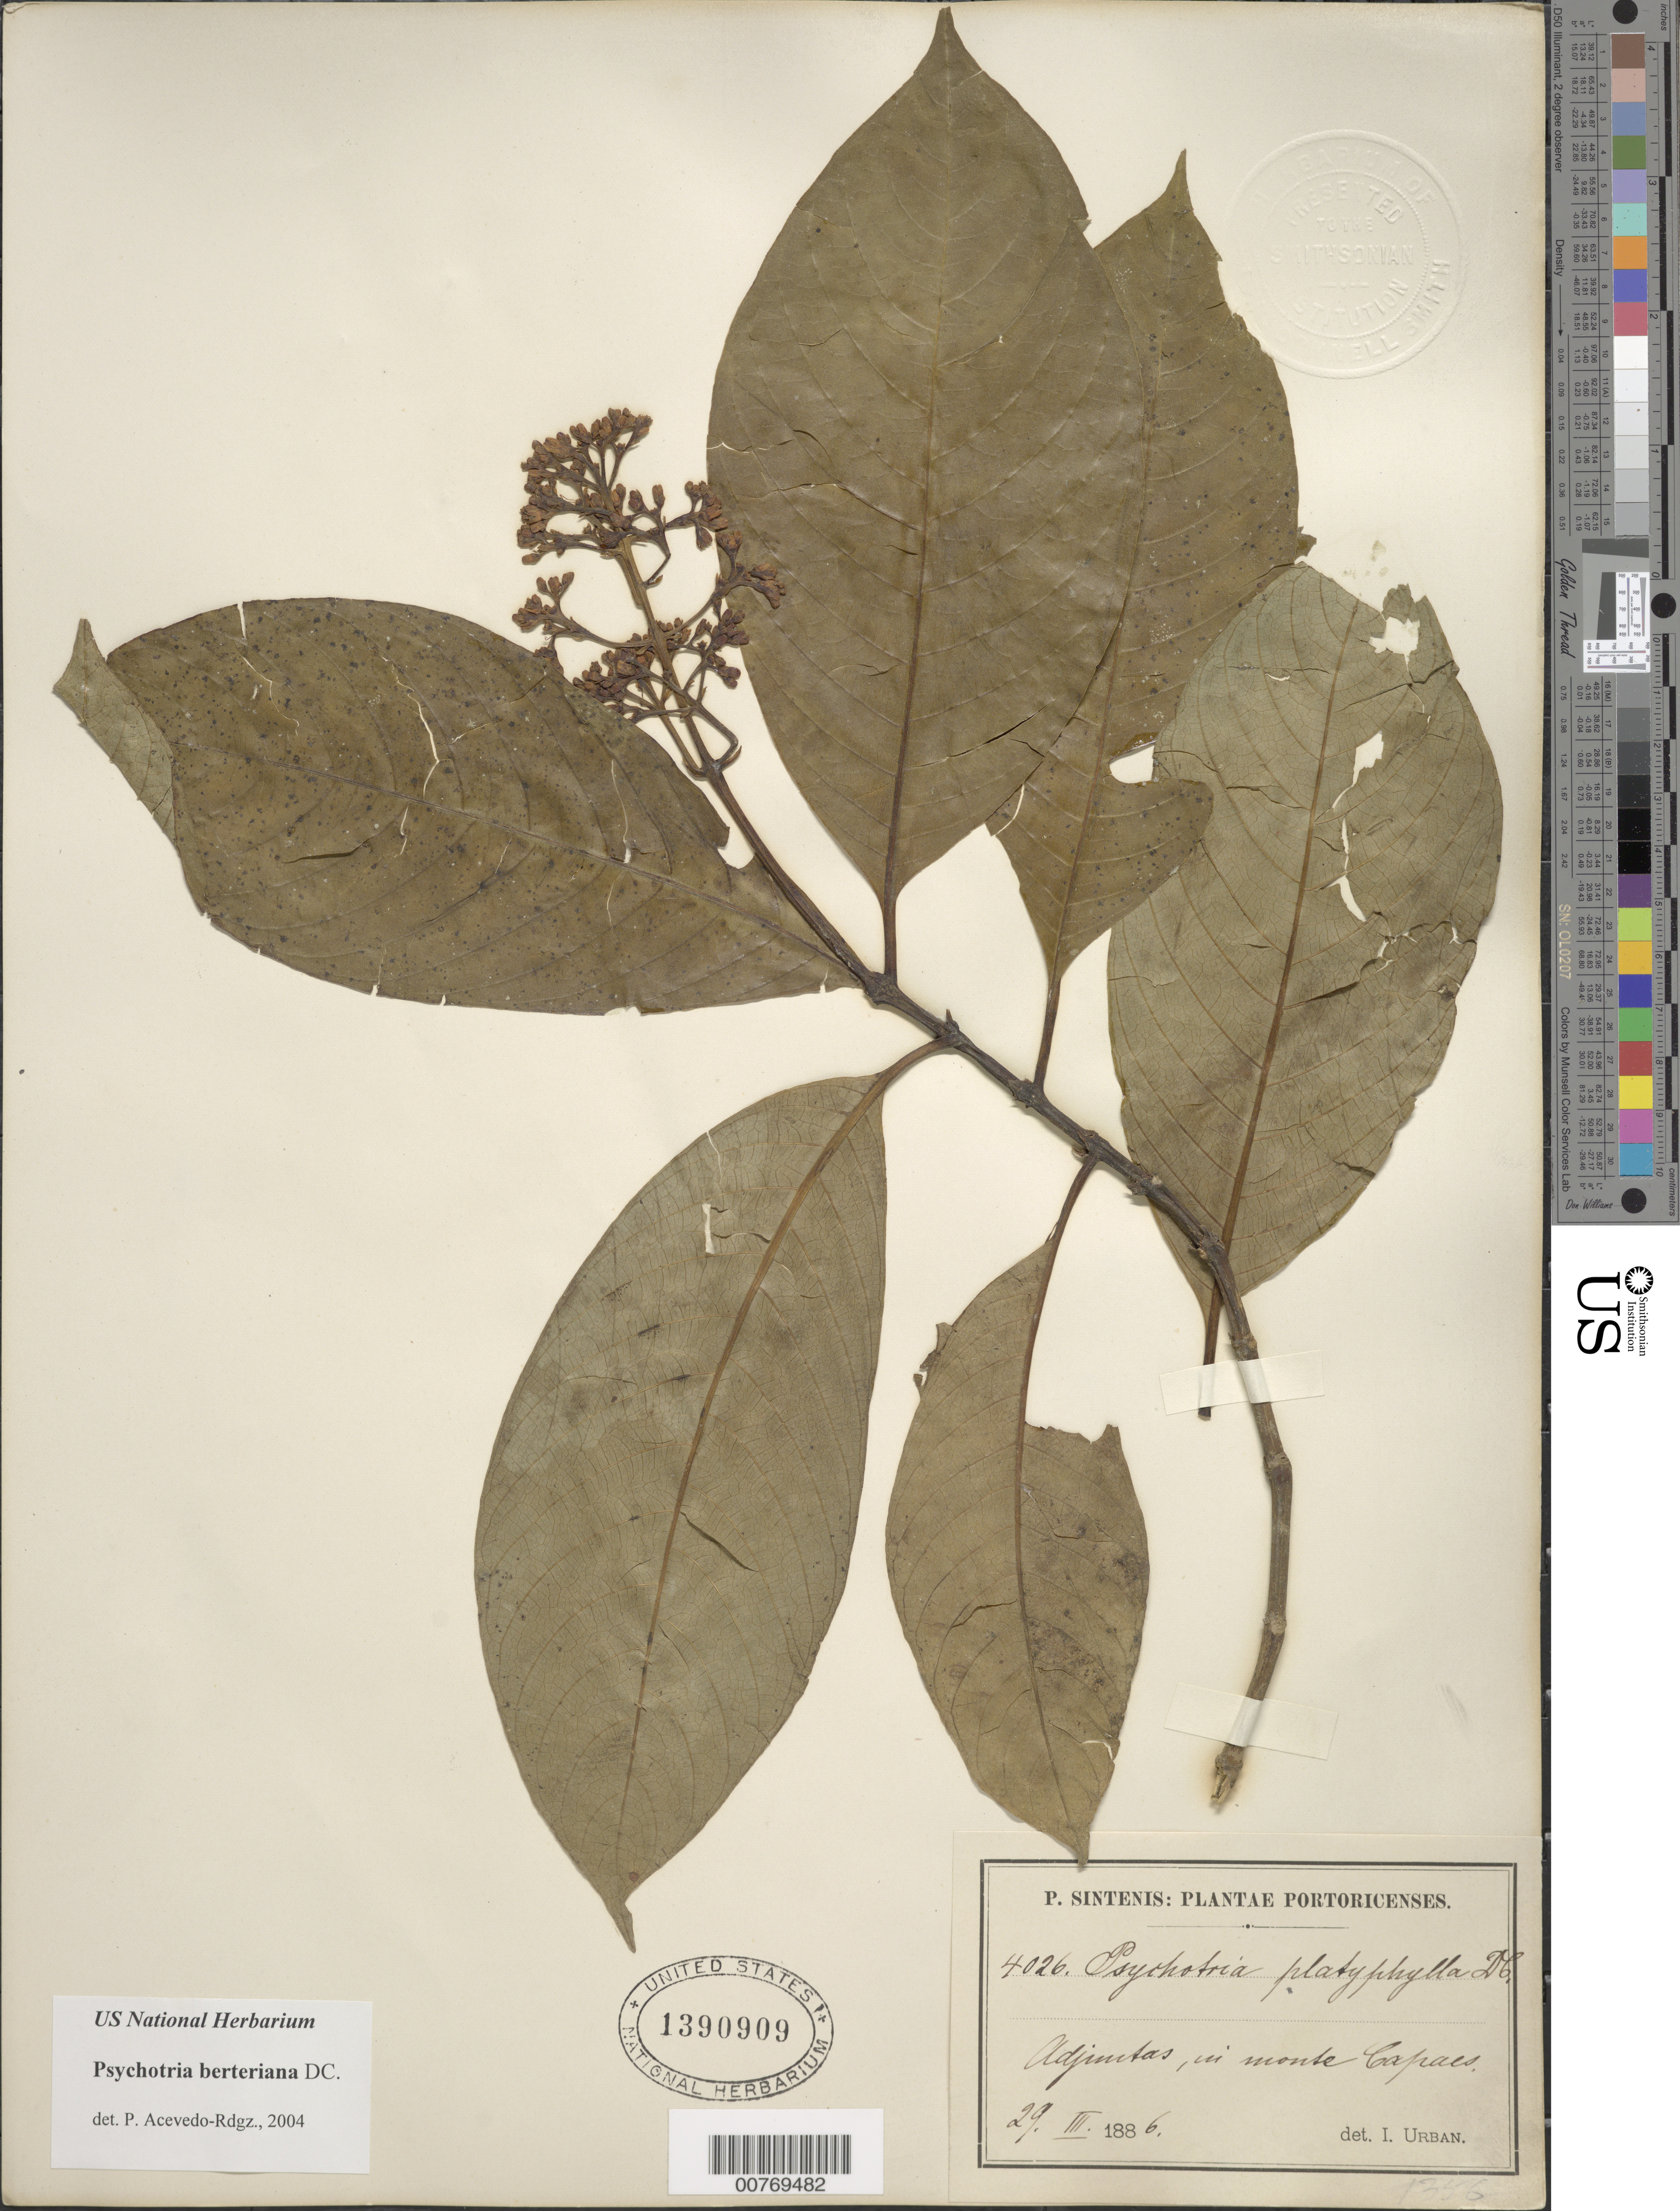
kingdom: Plantae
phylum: Tracheophyta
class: Magnoliopsida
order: Gentianales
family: Rubiaceae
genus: Psychotria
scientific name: Psychotria berteroana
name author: DC.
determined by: Acevedo-Rodríguez, P., (BOT), Smithsonian Institution - National Museum of Natural History (UNITED STATES)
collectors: P. Sintenis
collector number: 4026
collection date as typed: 29 Mar 1886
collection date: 1886-03-29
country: Puerto Rico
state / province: Adjuntas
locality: Adjuntas, in monte Capaes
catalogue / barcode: US 1390909